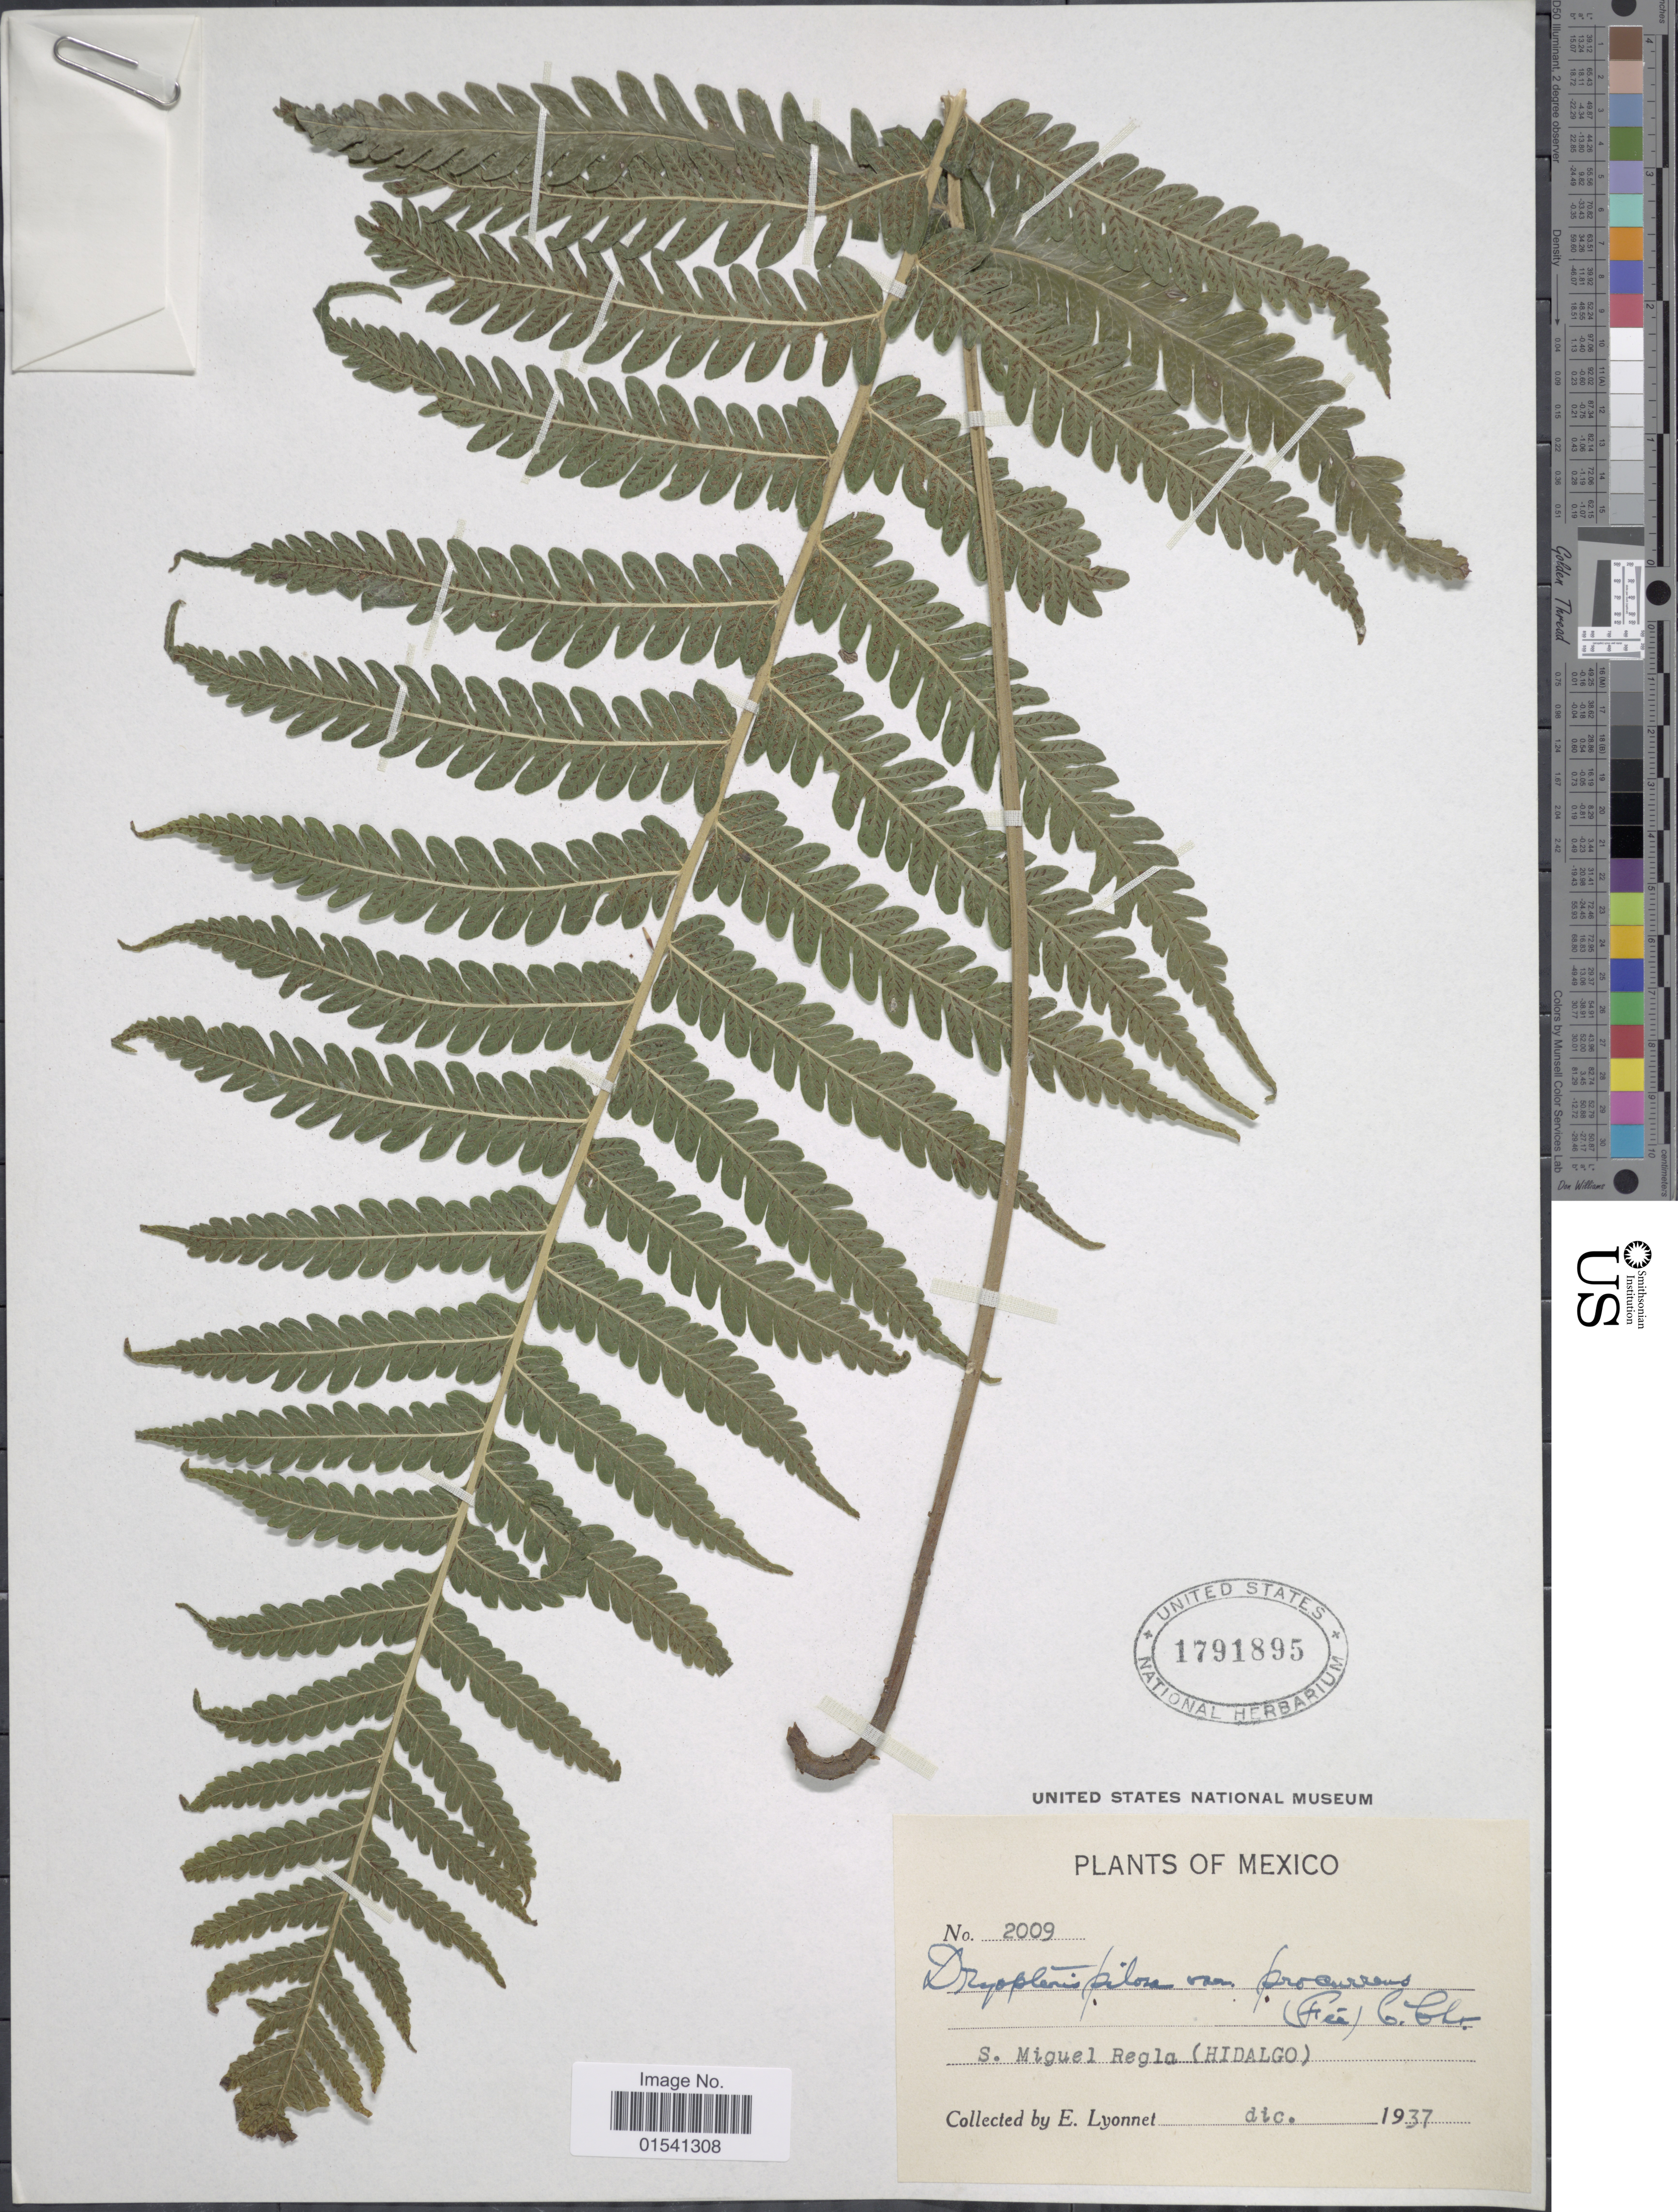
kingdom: Plantae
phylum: Tracheophyta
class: Polypodiopsida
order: Polypodiales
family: Thelypteridaceae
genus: Stegnogramma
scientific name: Stegnogramma pilosa var. villosa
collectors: E. Lyonnet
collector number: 2009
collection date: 1937-12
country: Mexico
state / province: Hidalgo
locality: S. Miguel Regla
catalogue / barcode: US 1791895